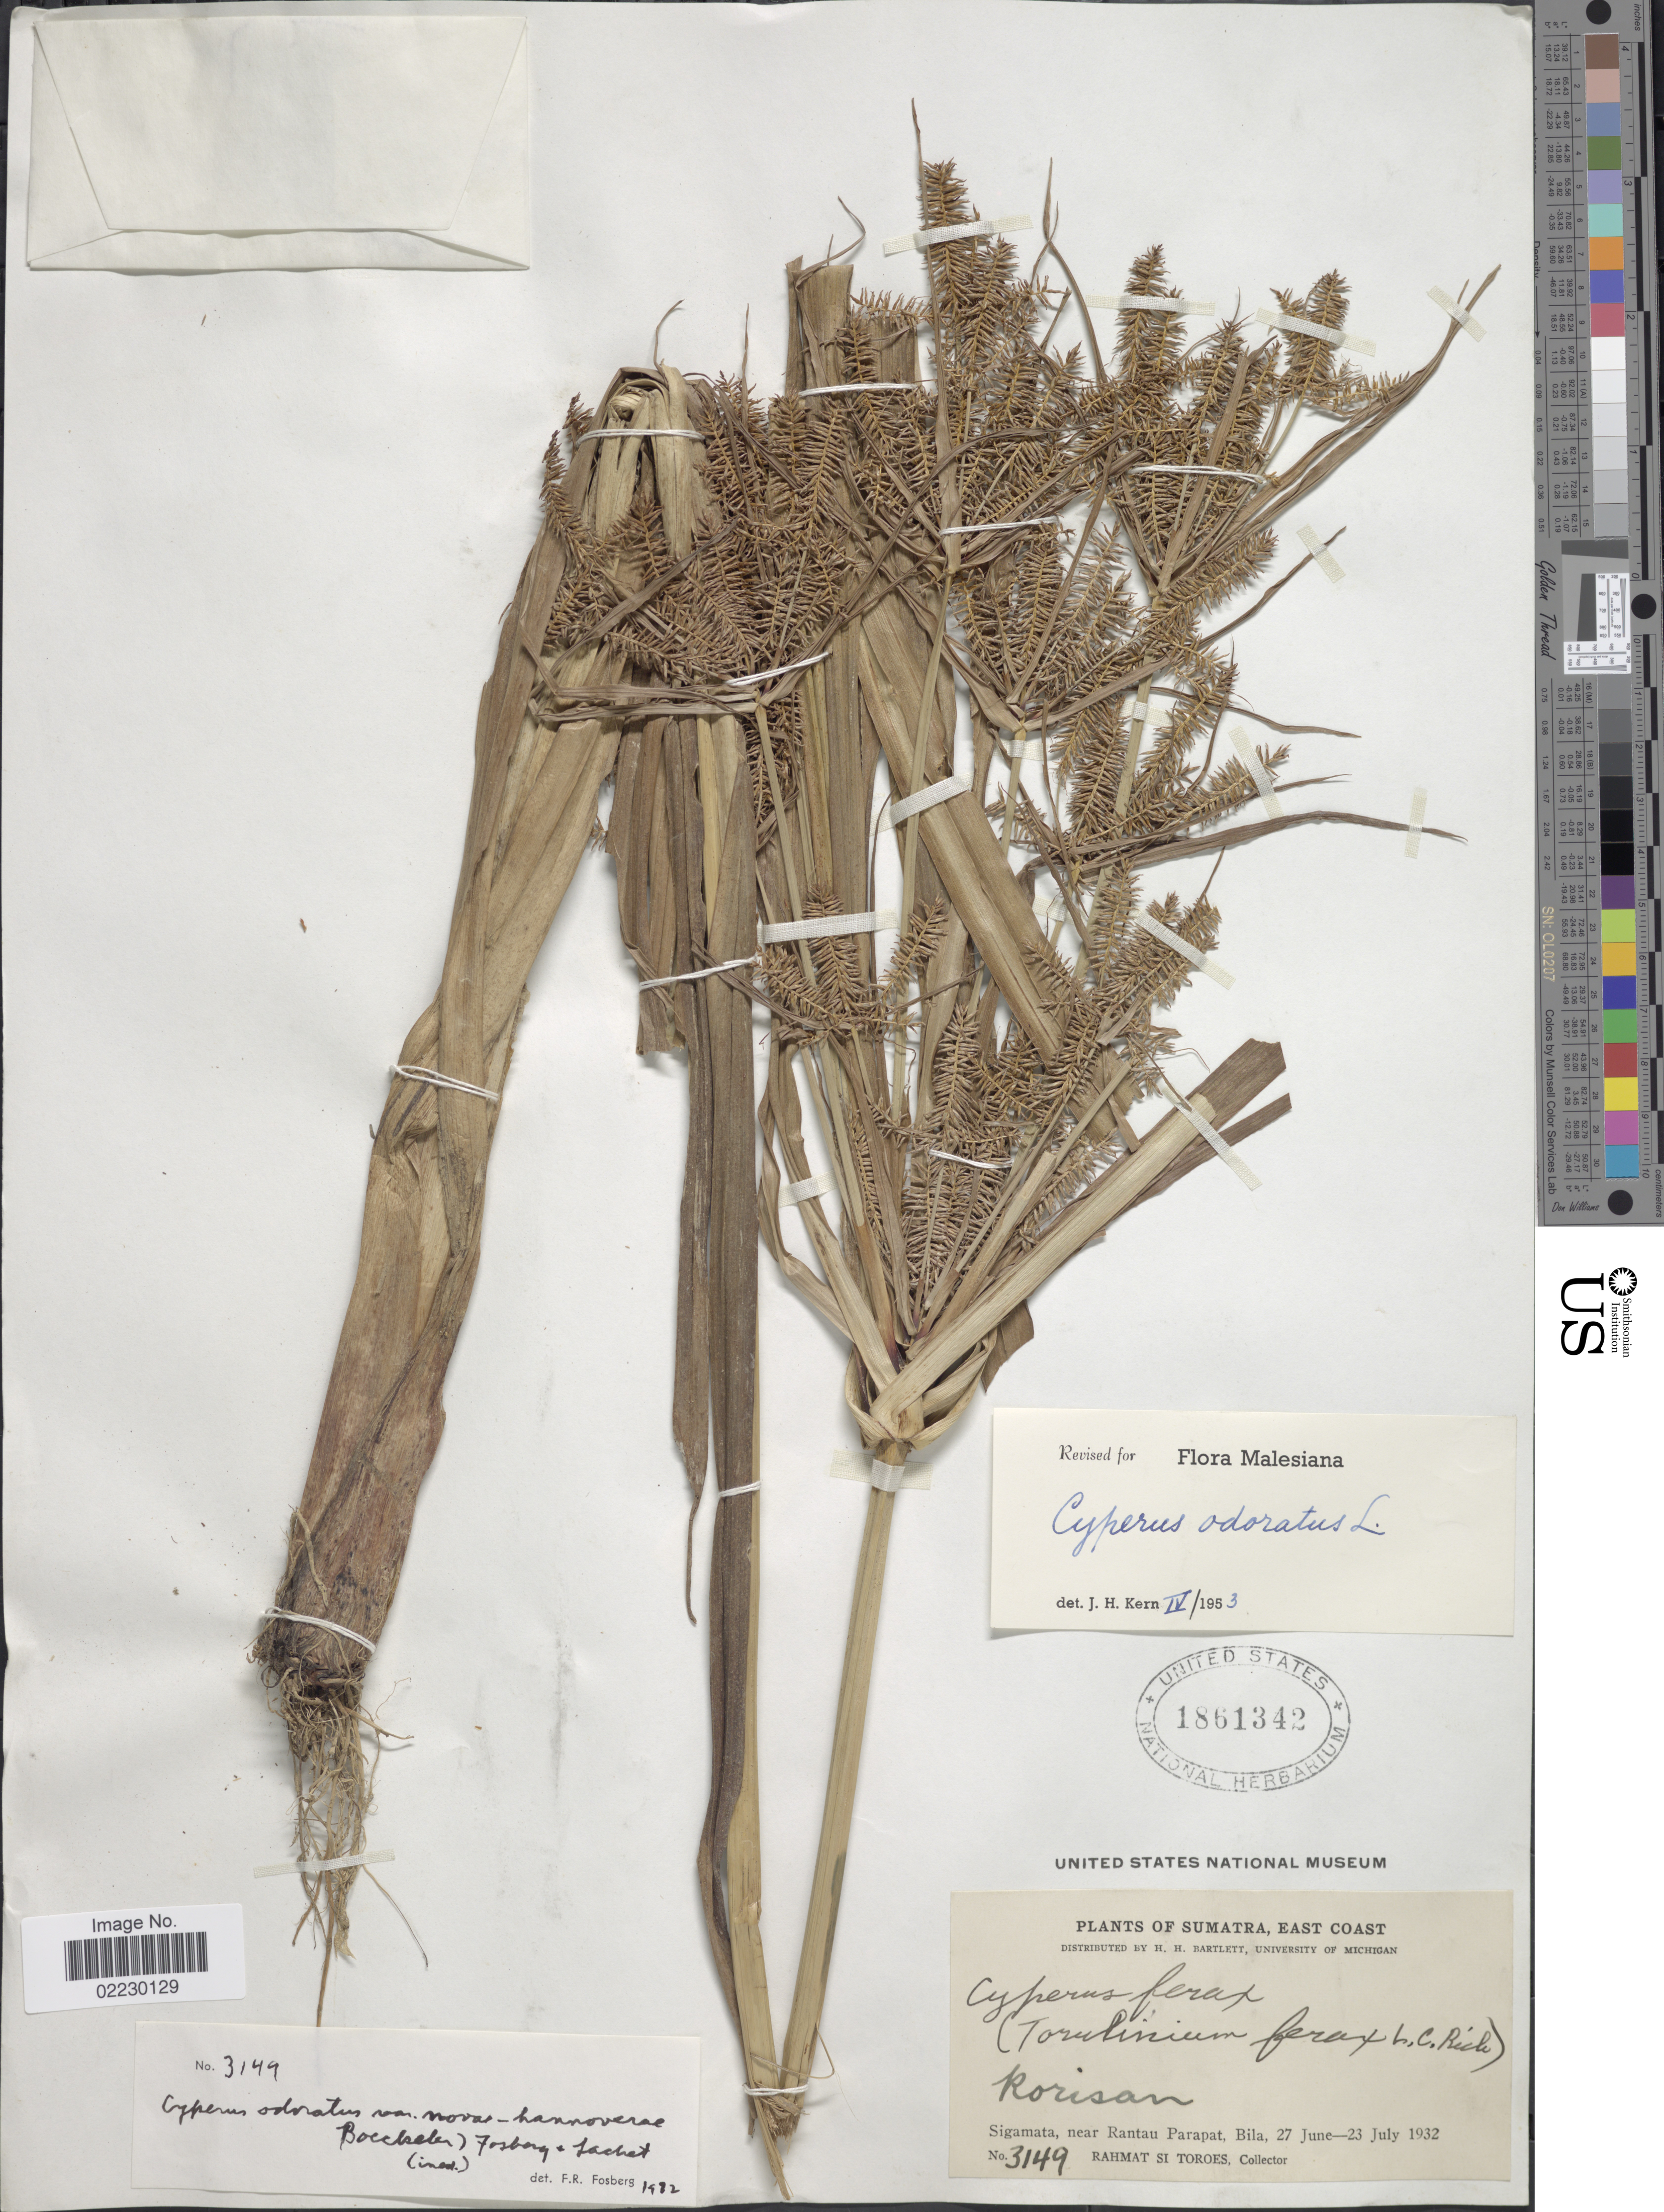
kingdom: Plantae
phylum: Tracheophyta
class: Liliopsida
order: Poales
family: Cyperaceae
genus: Cyperus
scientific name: Cyperus odoratus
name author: L.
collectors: Rahmat Si Boeea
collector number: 3149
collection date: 1932-06-27/1932-07-23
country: Indonesia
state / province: Sumatra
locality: East Coast, Korisan, Singamata, near Rantau Parapat, Bila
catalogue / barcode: US 1861342